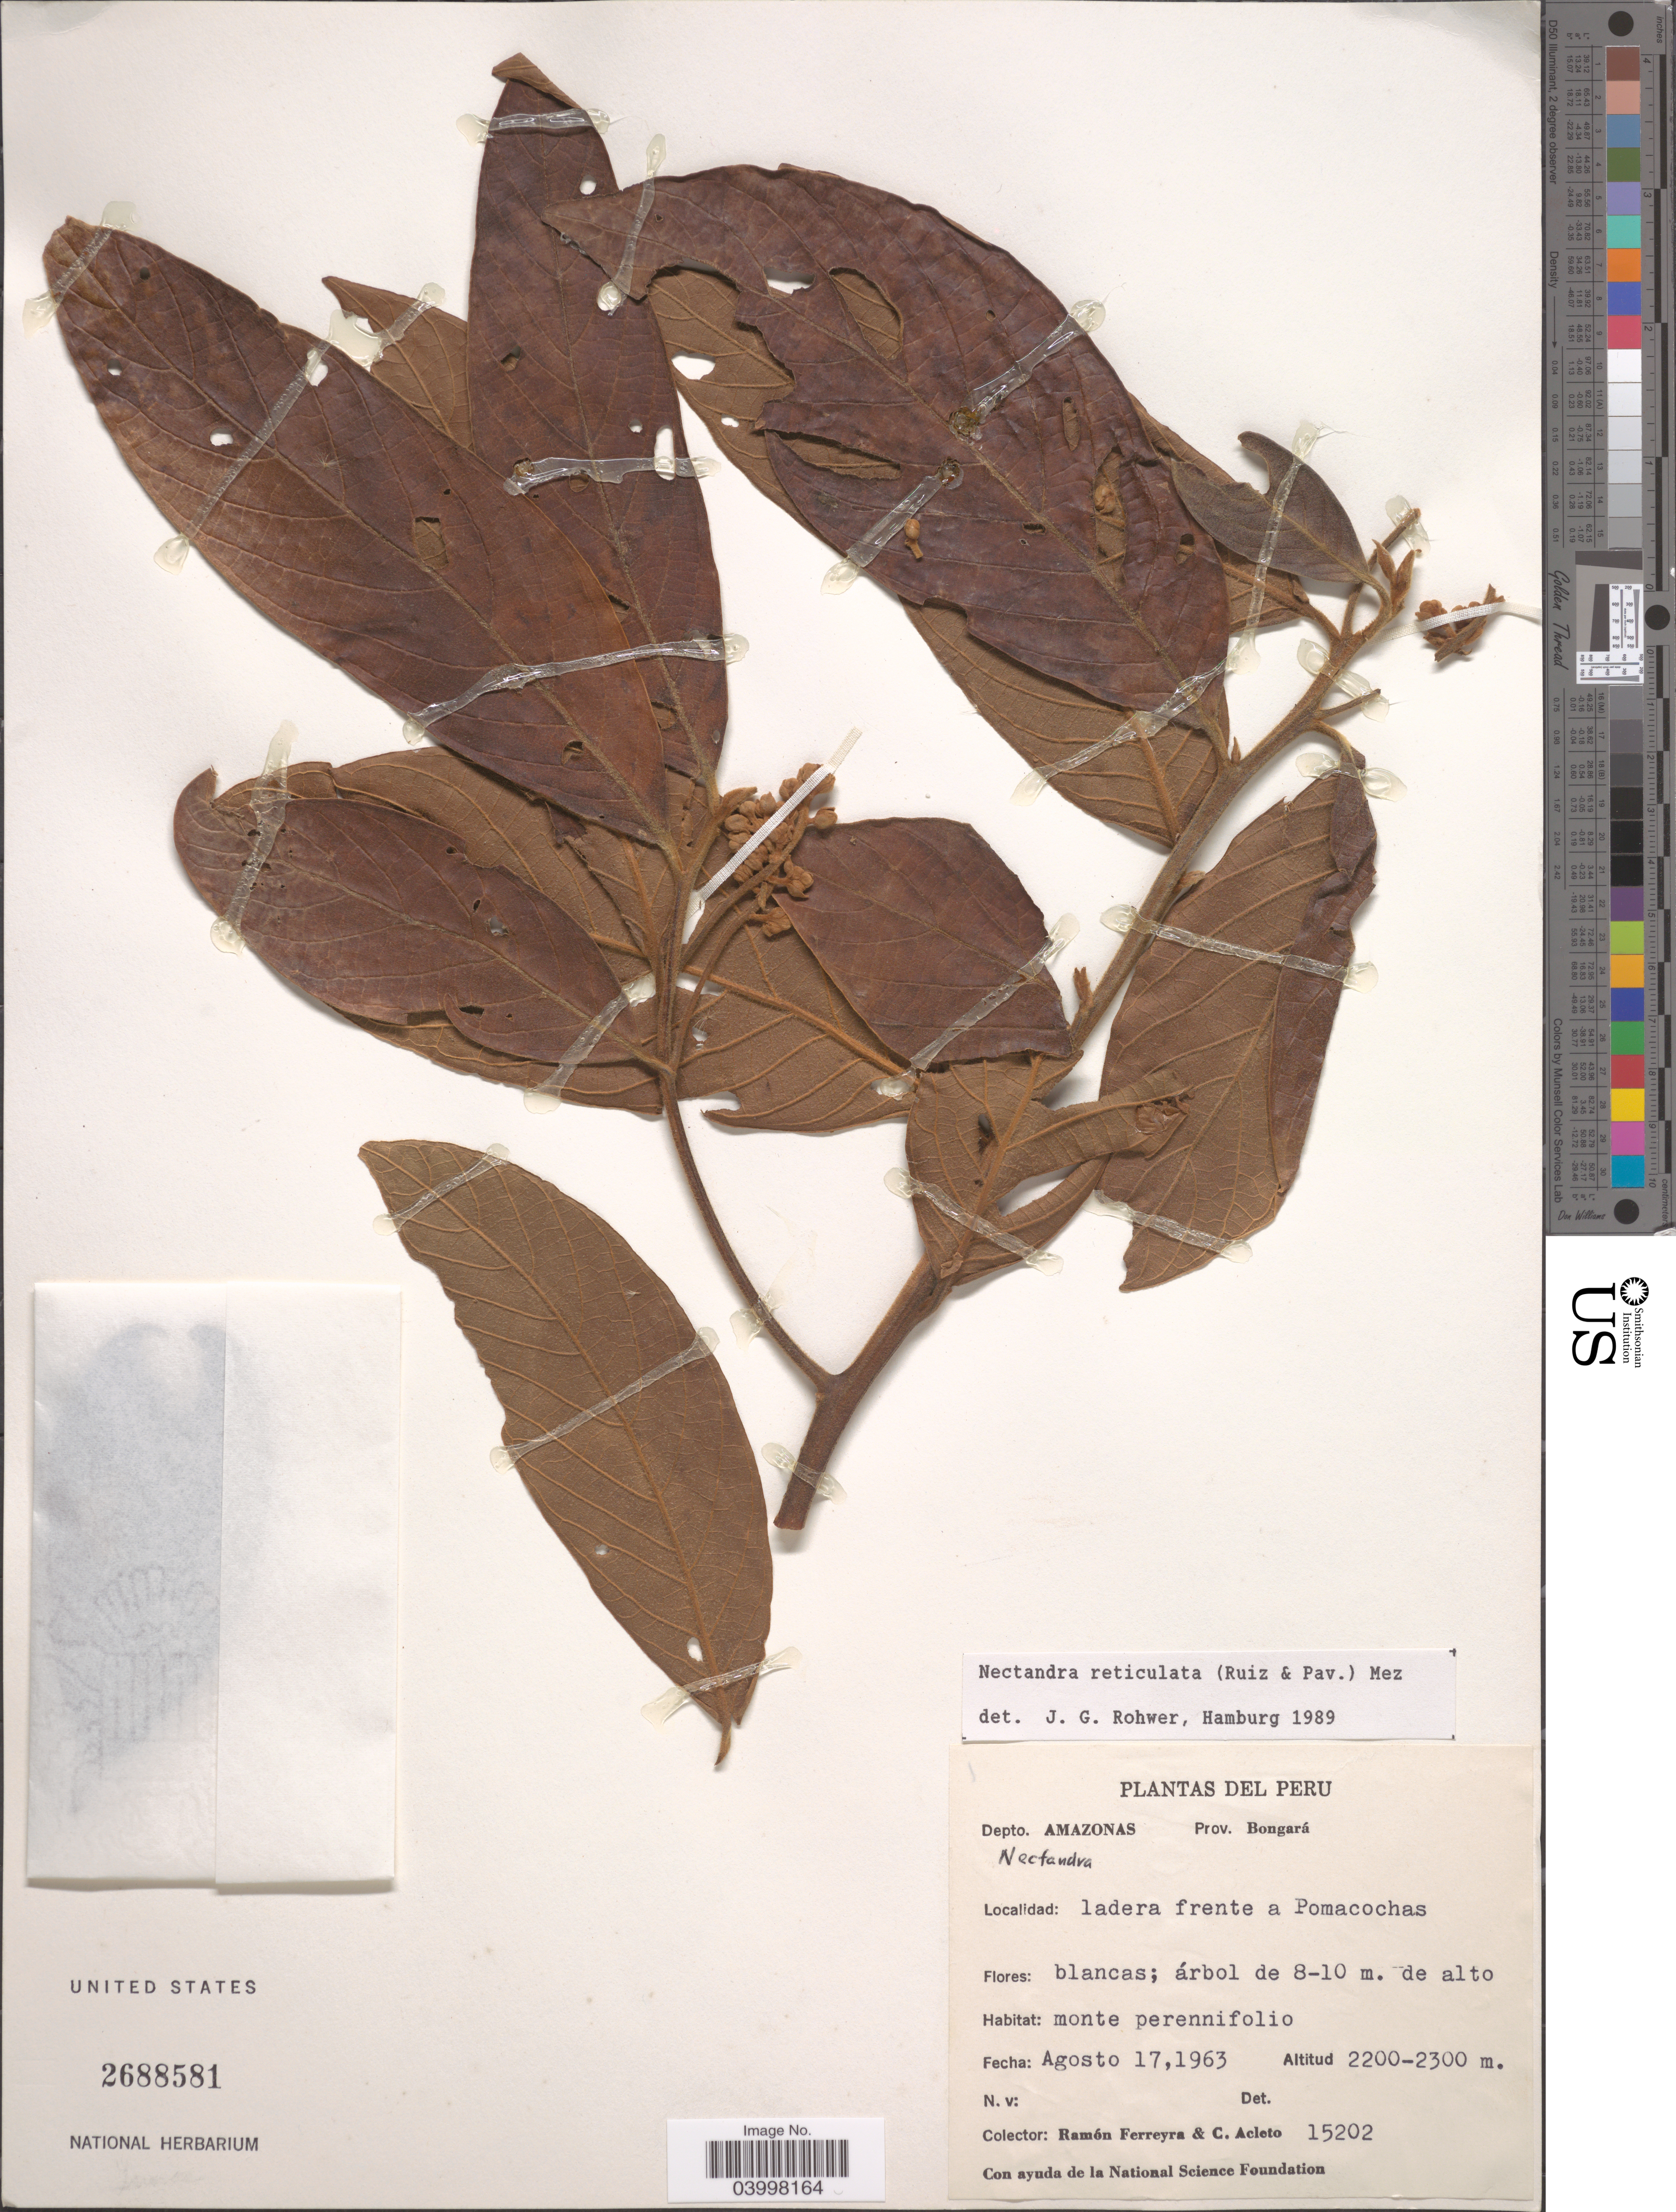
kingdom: Plantae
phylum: Tracheophyta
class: Magnoliopsida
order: Laurales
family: Lauraceae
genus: Nectandra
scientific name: Nectandra reticulata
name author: (Ruiz & Pav.) Mez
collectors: R. A. Ferreyra & C. Acleto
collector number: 15202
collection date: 1963-08-17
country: Peru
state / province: Amazonas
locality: Depto. Amazonas. Prov. Bongará. Ladera frente a Pomacochas.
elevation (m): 2200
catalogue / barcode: US 2688581